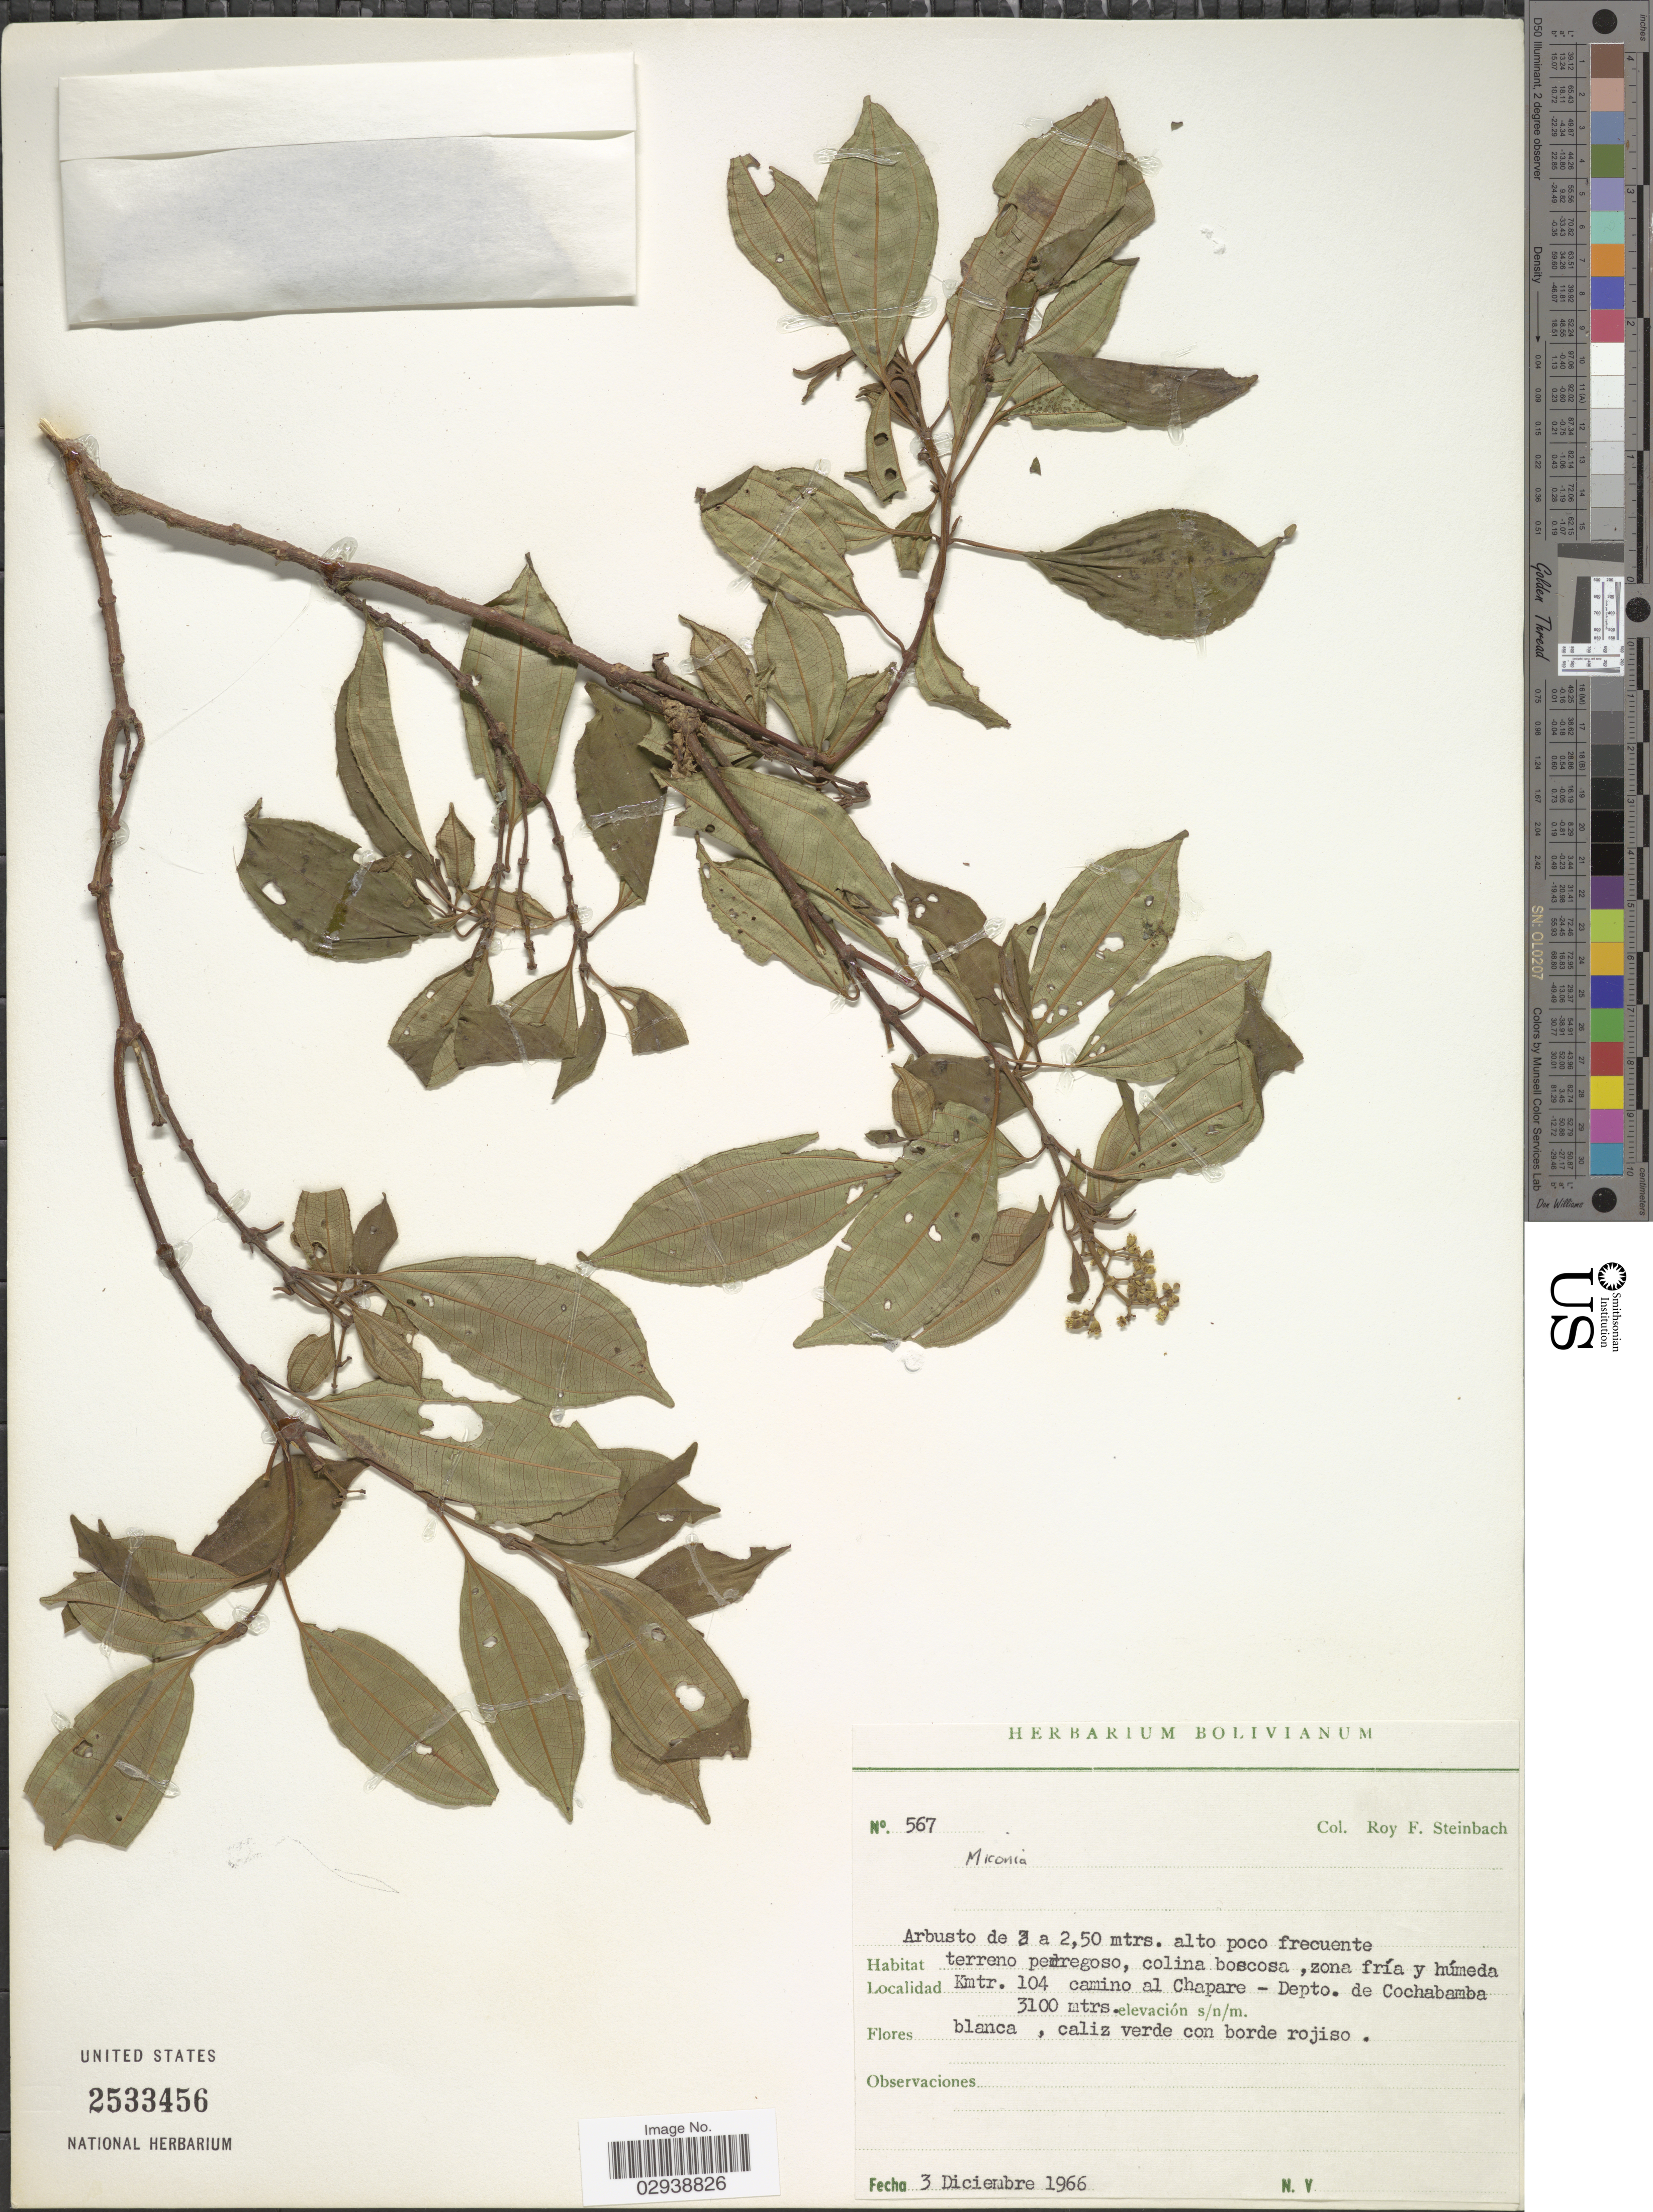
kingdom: Plantae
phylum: Tracheophyta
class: Magnoliopsida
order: Myrtales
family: Melastomataceae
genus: Miconia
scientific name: Miconia dimorphotheca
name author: Jan.M. Burke & Michelang.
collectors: R. F. Steinbach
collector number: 567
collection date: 1966-12-03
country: Bolivia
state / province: Cochabamba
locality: Kmtr. 104 camino al Chapare-Depto. de Cochabamba.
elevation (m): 3100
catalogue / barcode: US 2533456